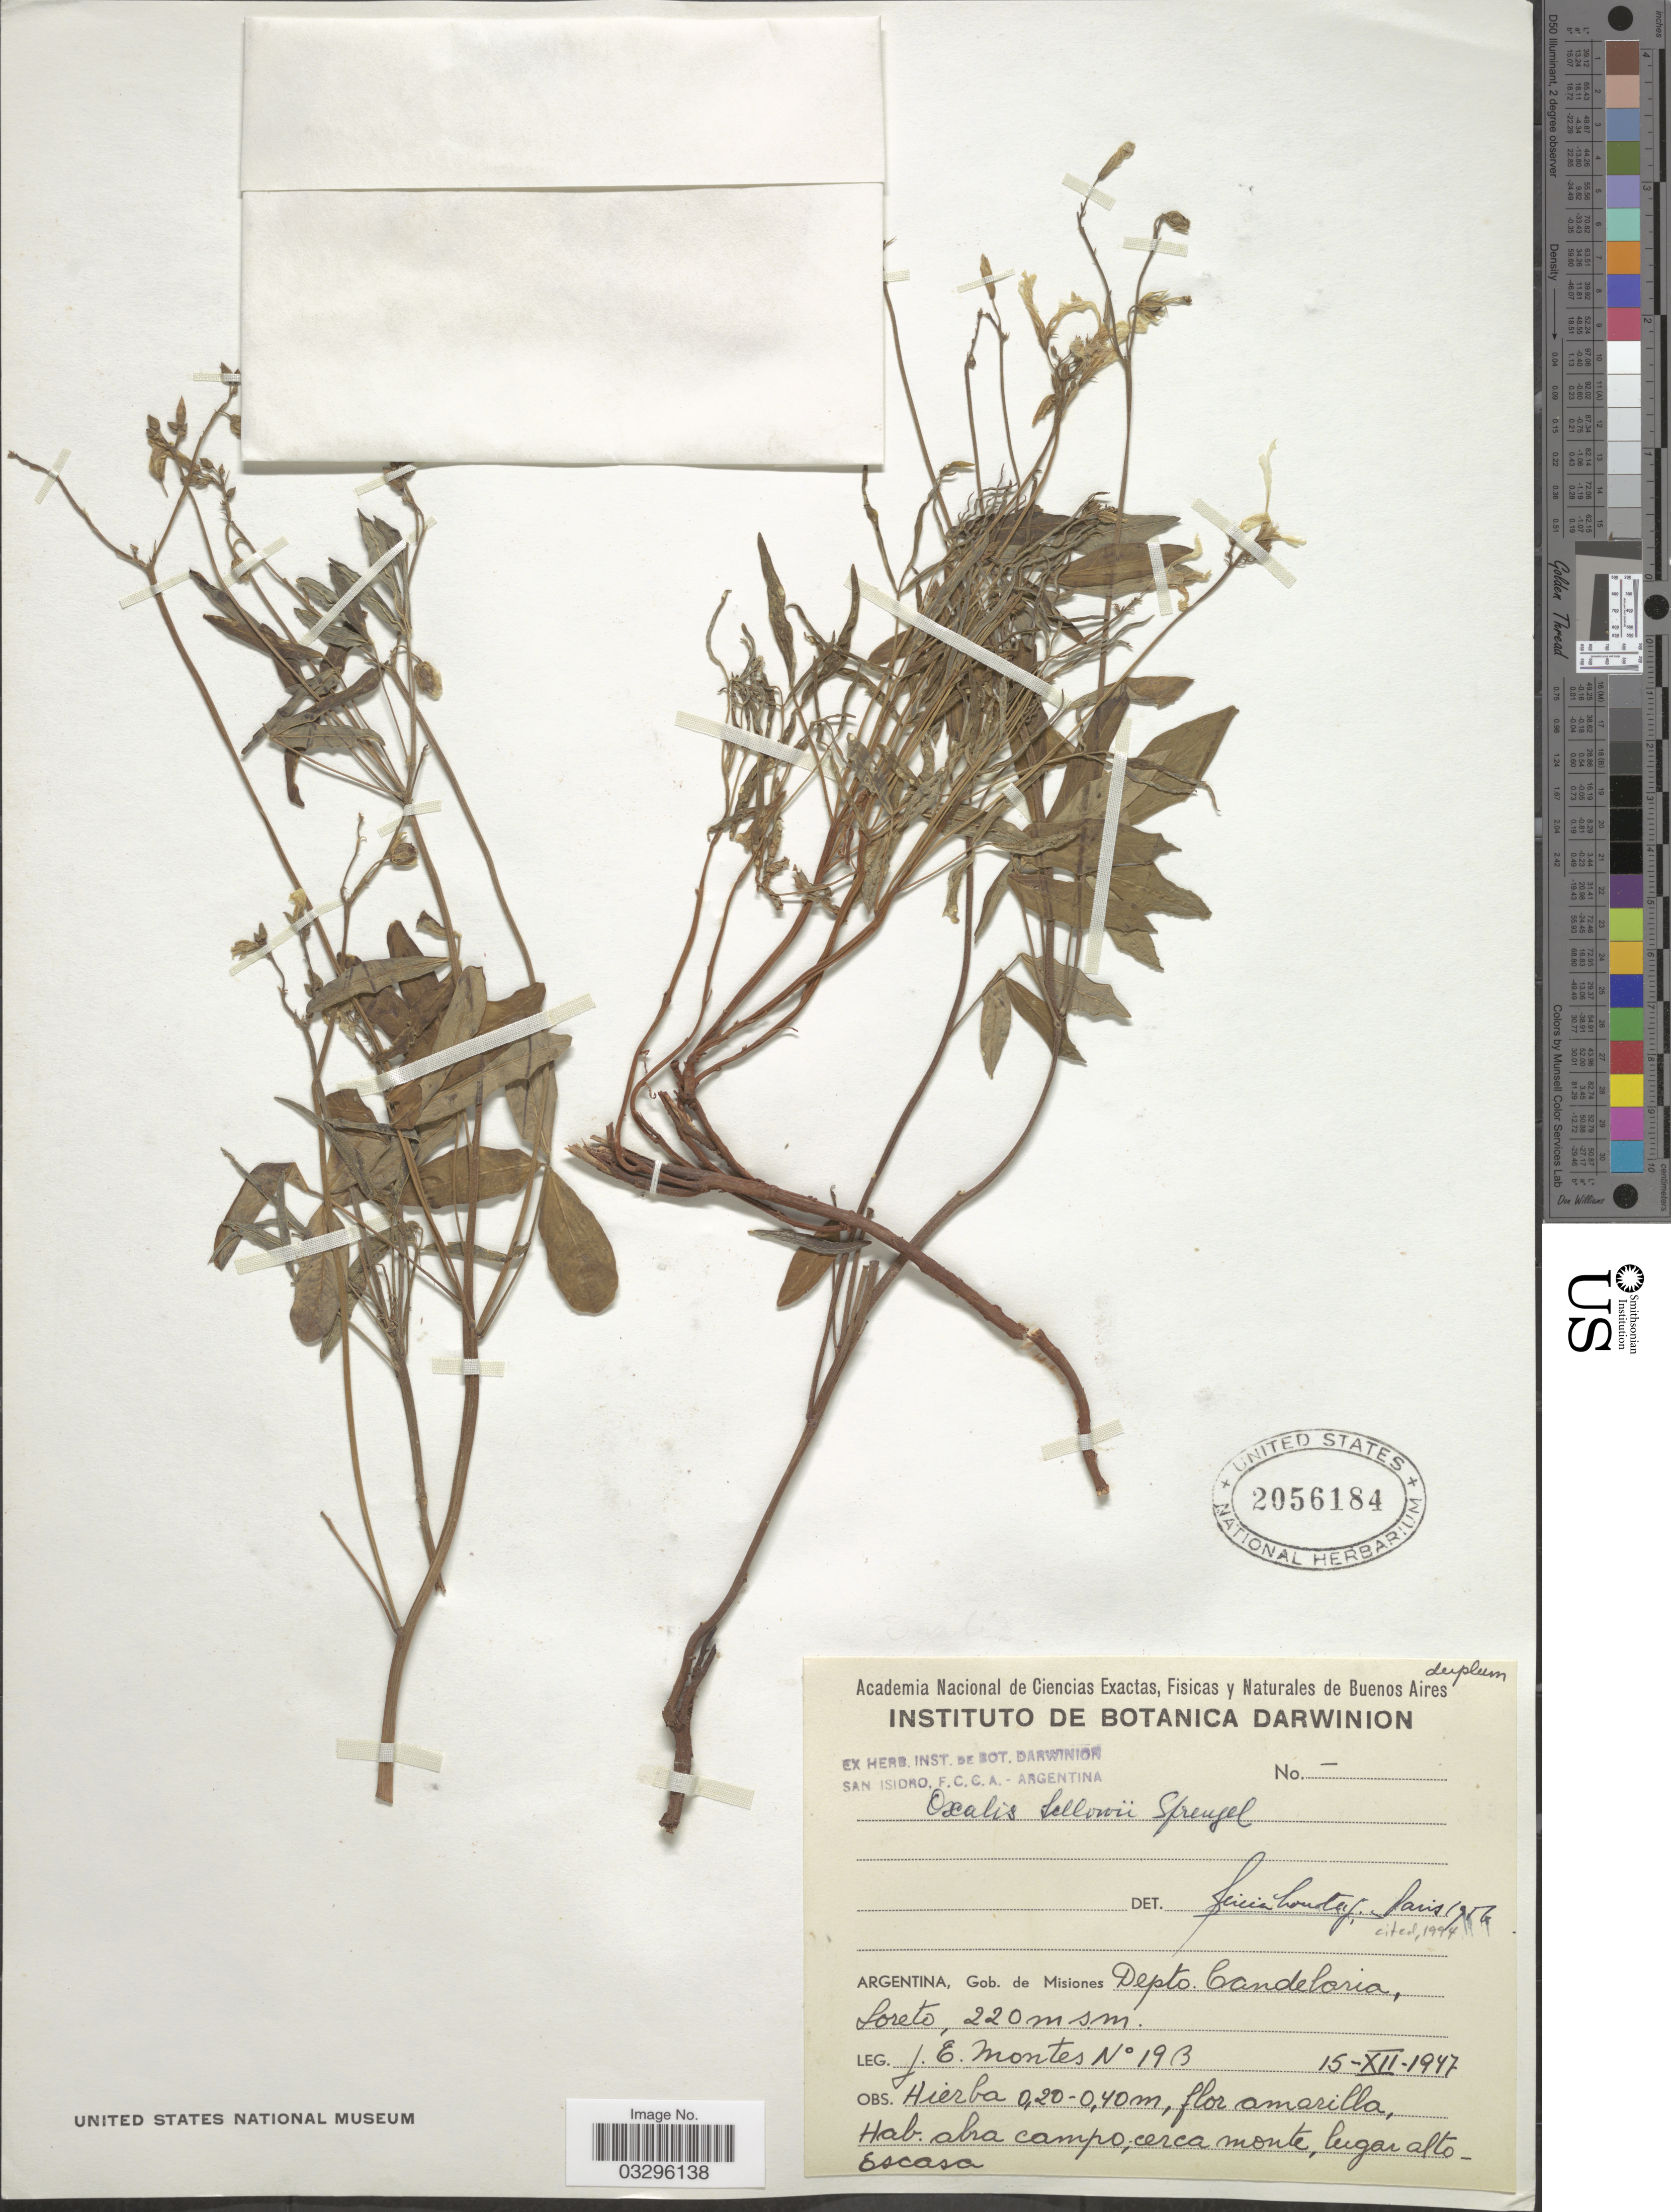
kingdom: Plantae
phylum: Tracheophyta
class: Magnoliopsida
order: Oxalidales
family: Oxalidaceae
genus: Oxalis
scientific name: Oxalis sellowii var. sellowii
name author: Spreng.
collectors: J. E. Montes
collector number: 193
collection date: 1947-12-15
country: Argentina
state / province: Misiones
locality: Gob. de Misiones. Depto. Candelaria, Loreto.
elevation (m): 220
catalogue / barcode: US 2056184